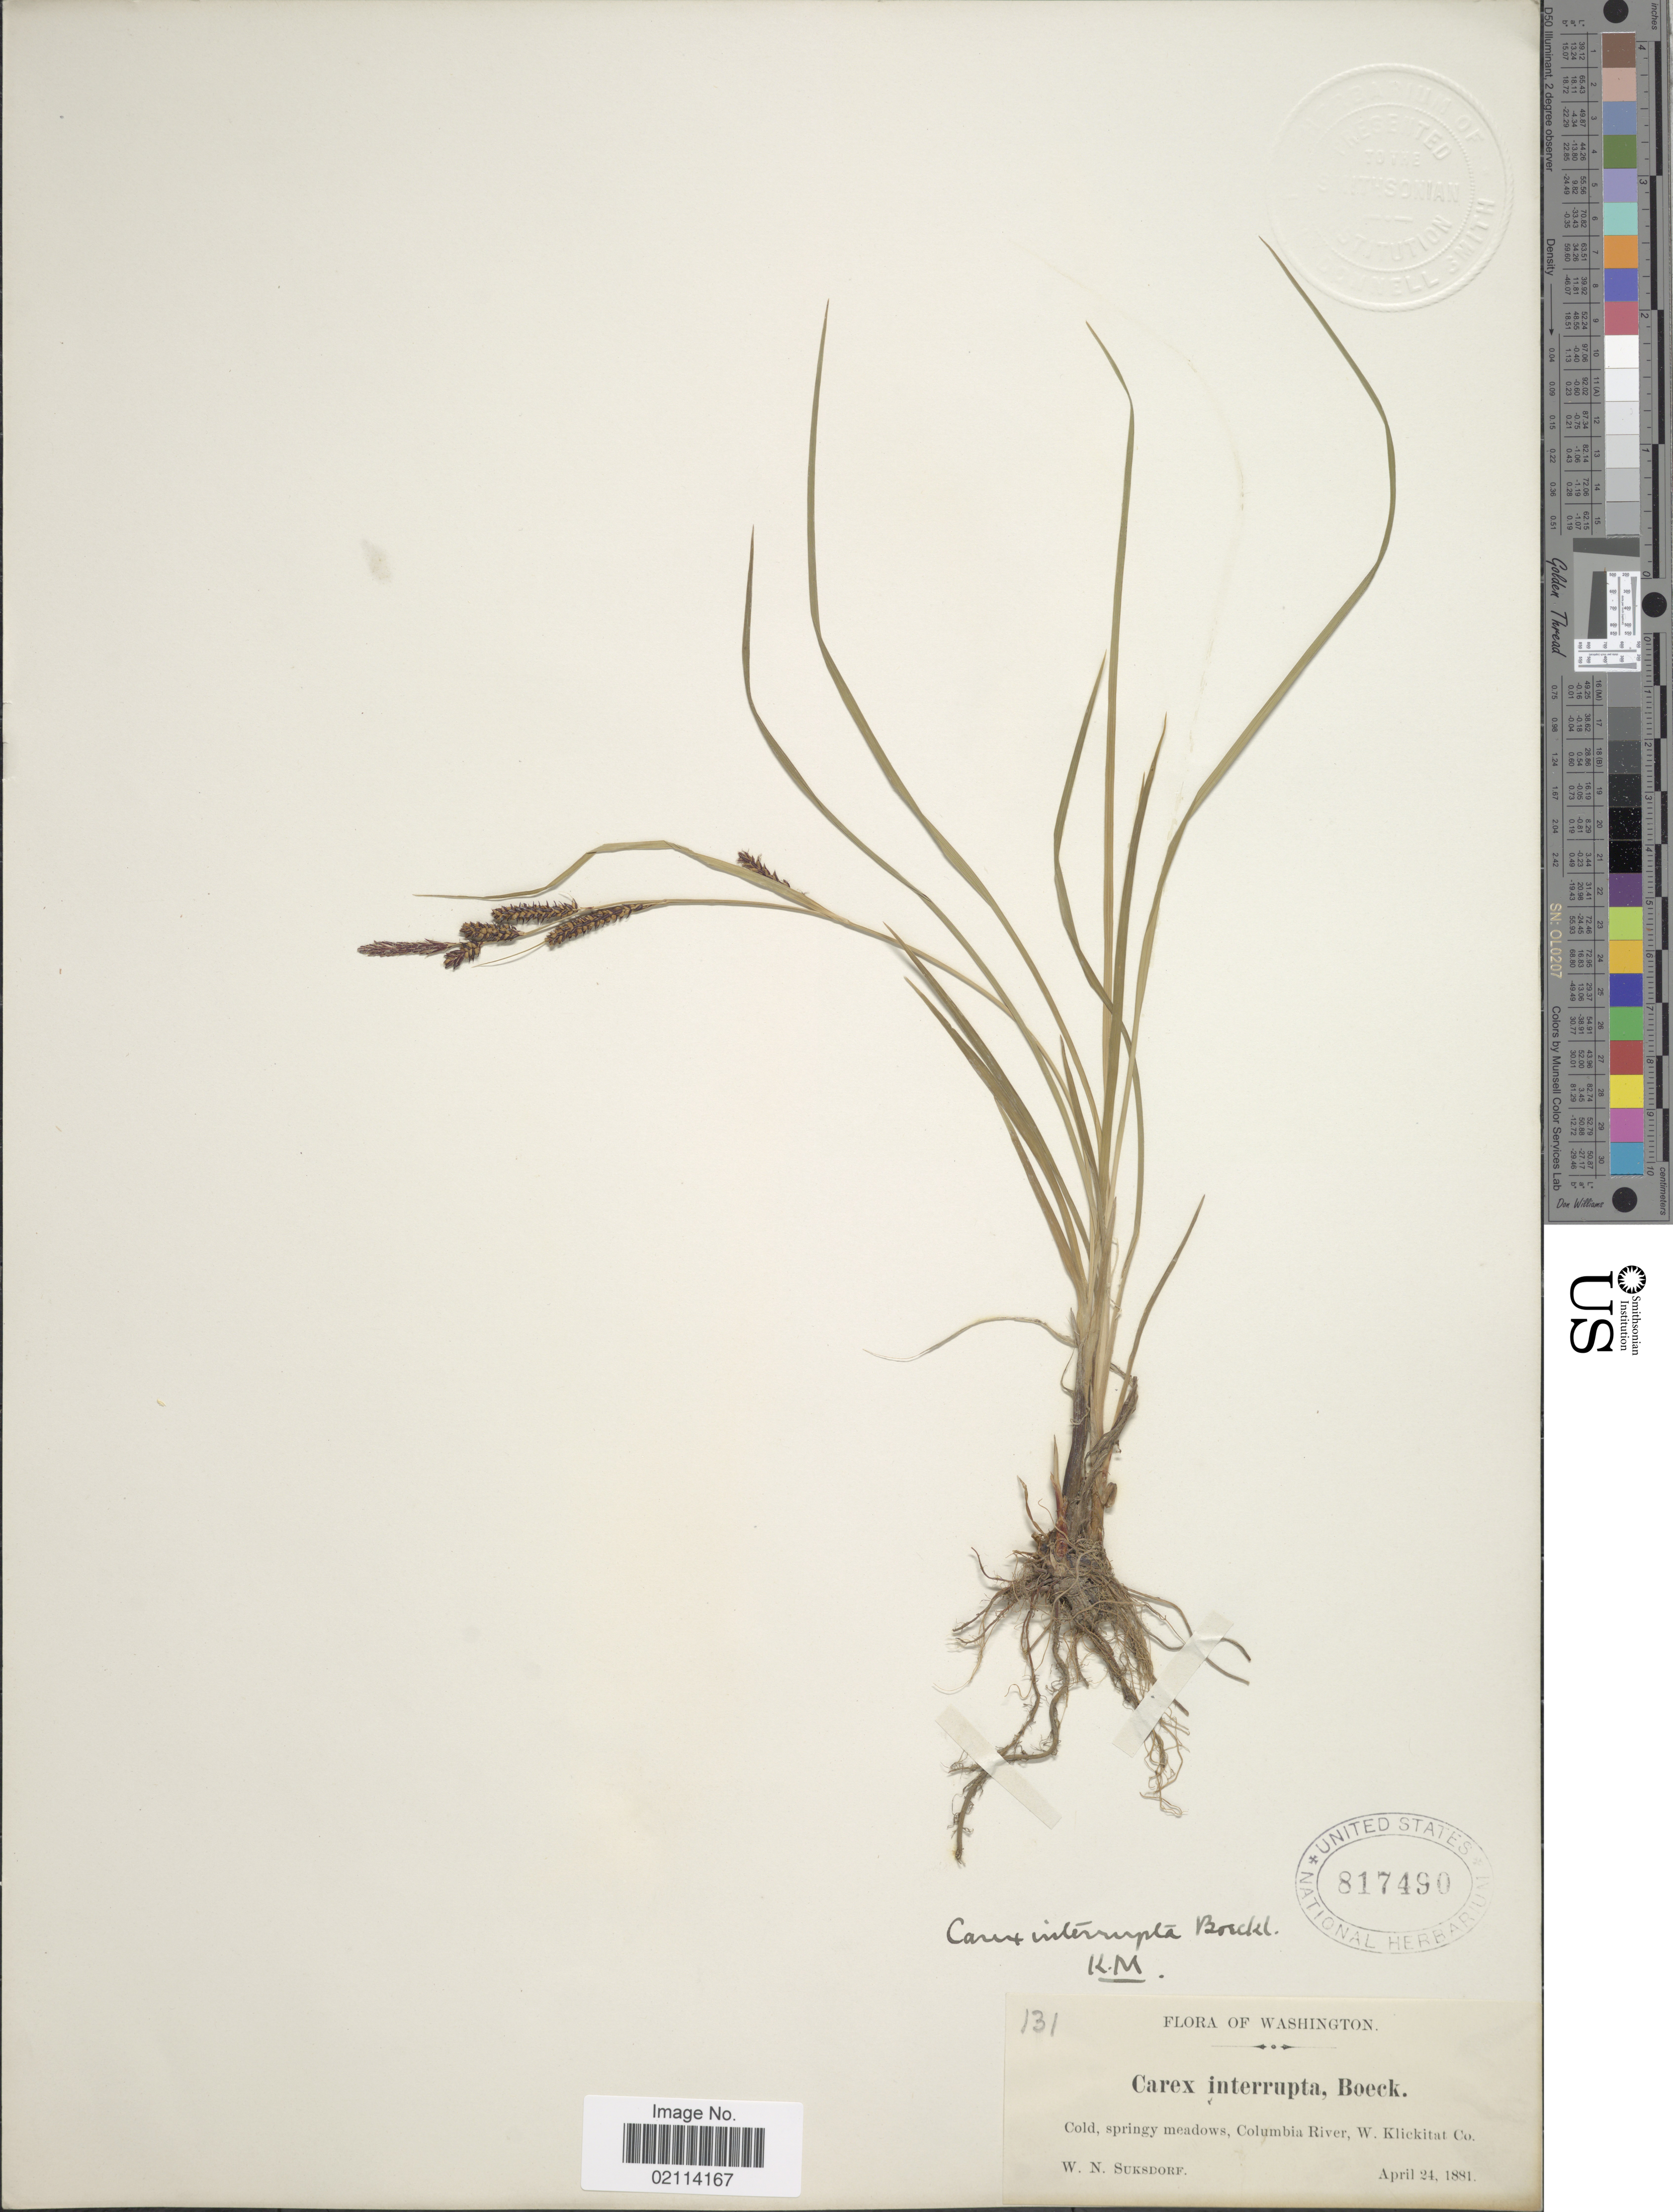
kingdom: Plantae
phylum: Tracheophyta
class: Liliopsida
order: Poales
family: Cyperaceae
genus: Carex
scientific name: Carex interrupta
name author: Boeckeler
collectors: W. N. Suksdorf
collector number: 131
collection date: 1881-04-24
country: United States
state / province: Washington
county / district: Klickitat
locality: Cold, springy meadows, Columbia River, W. Klickitat Co.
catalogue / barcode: US 817490